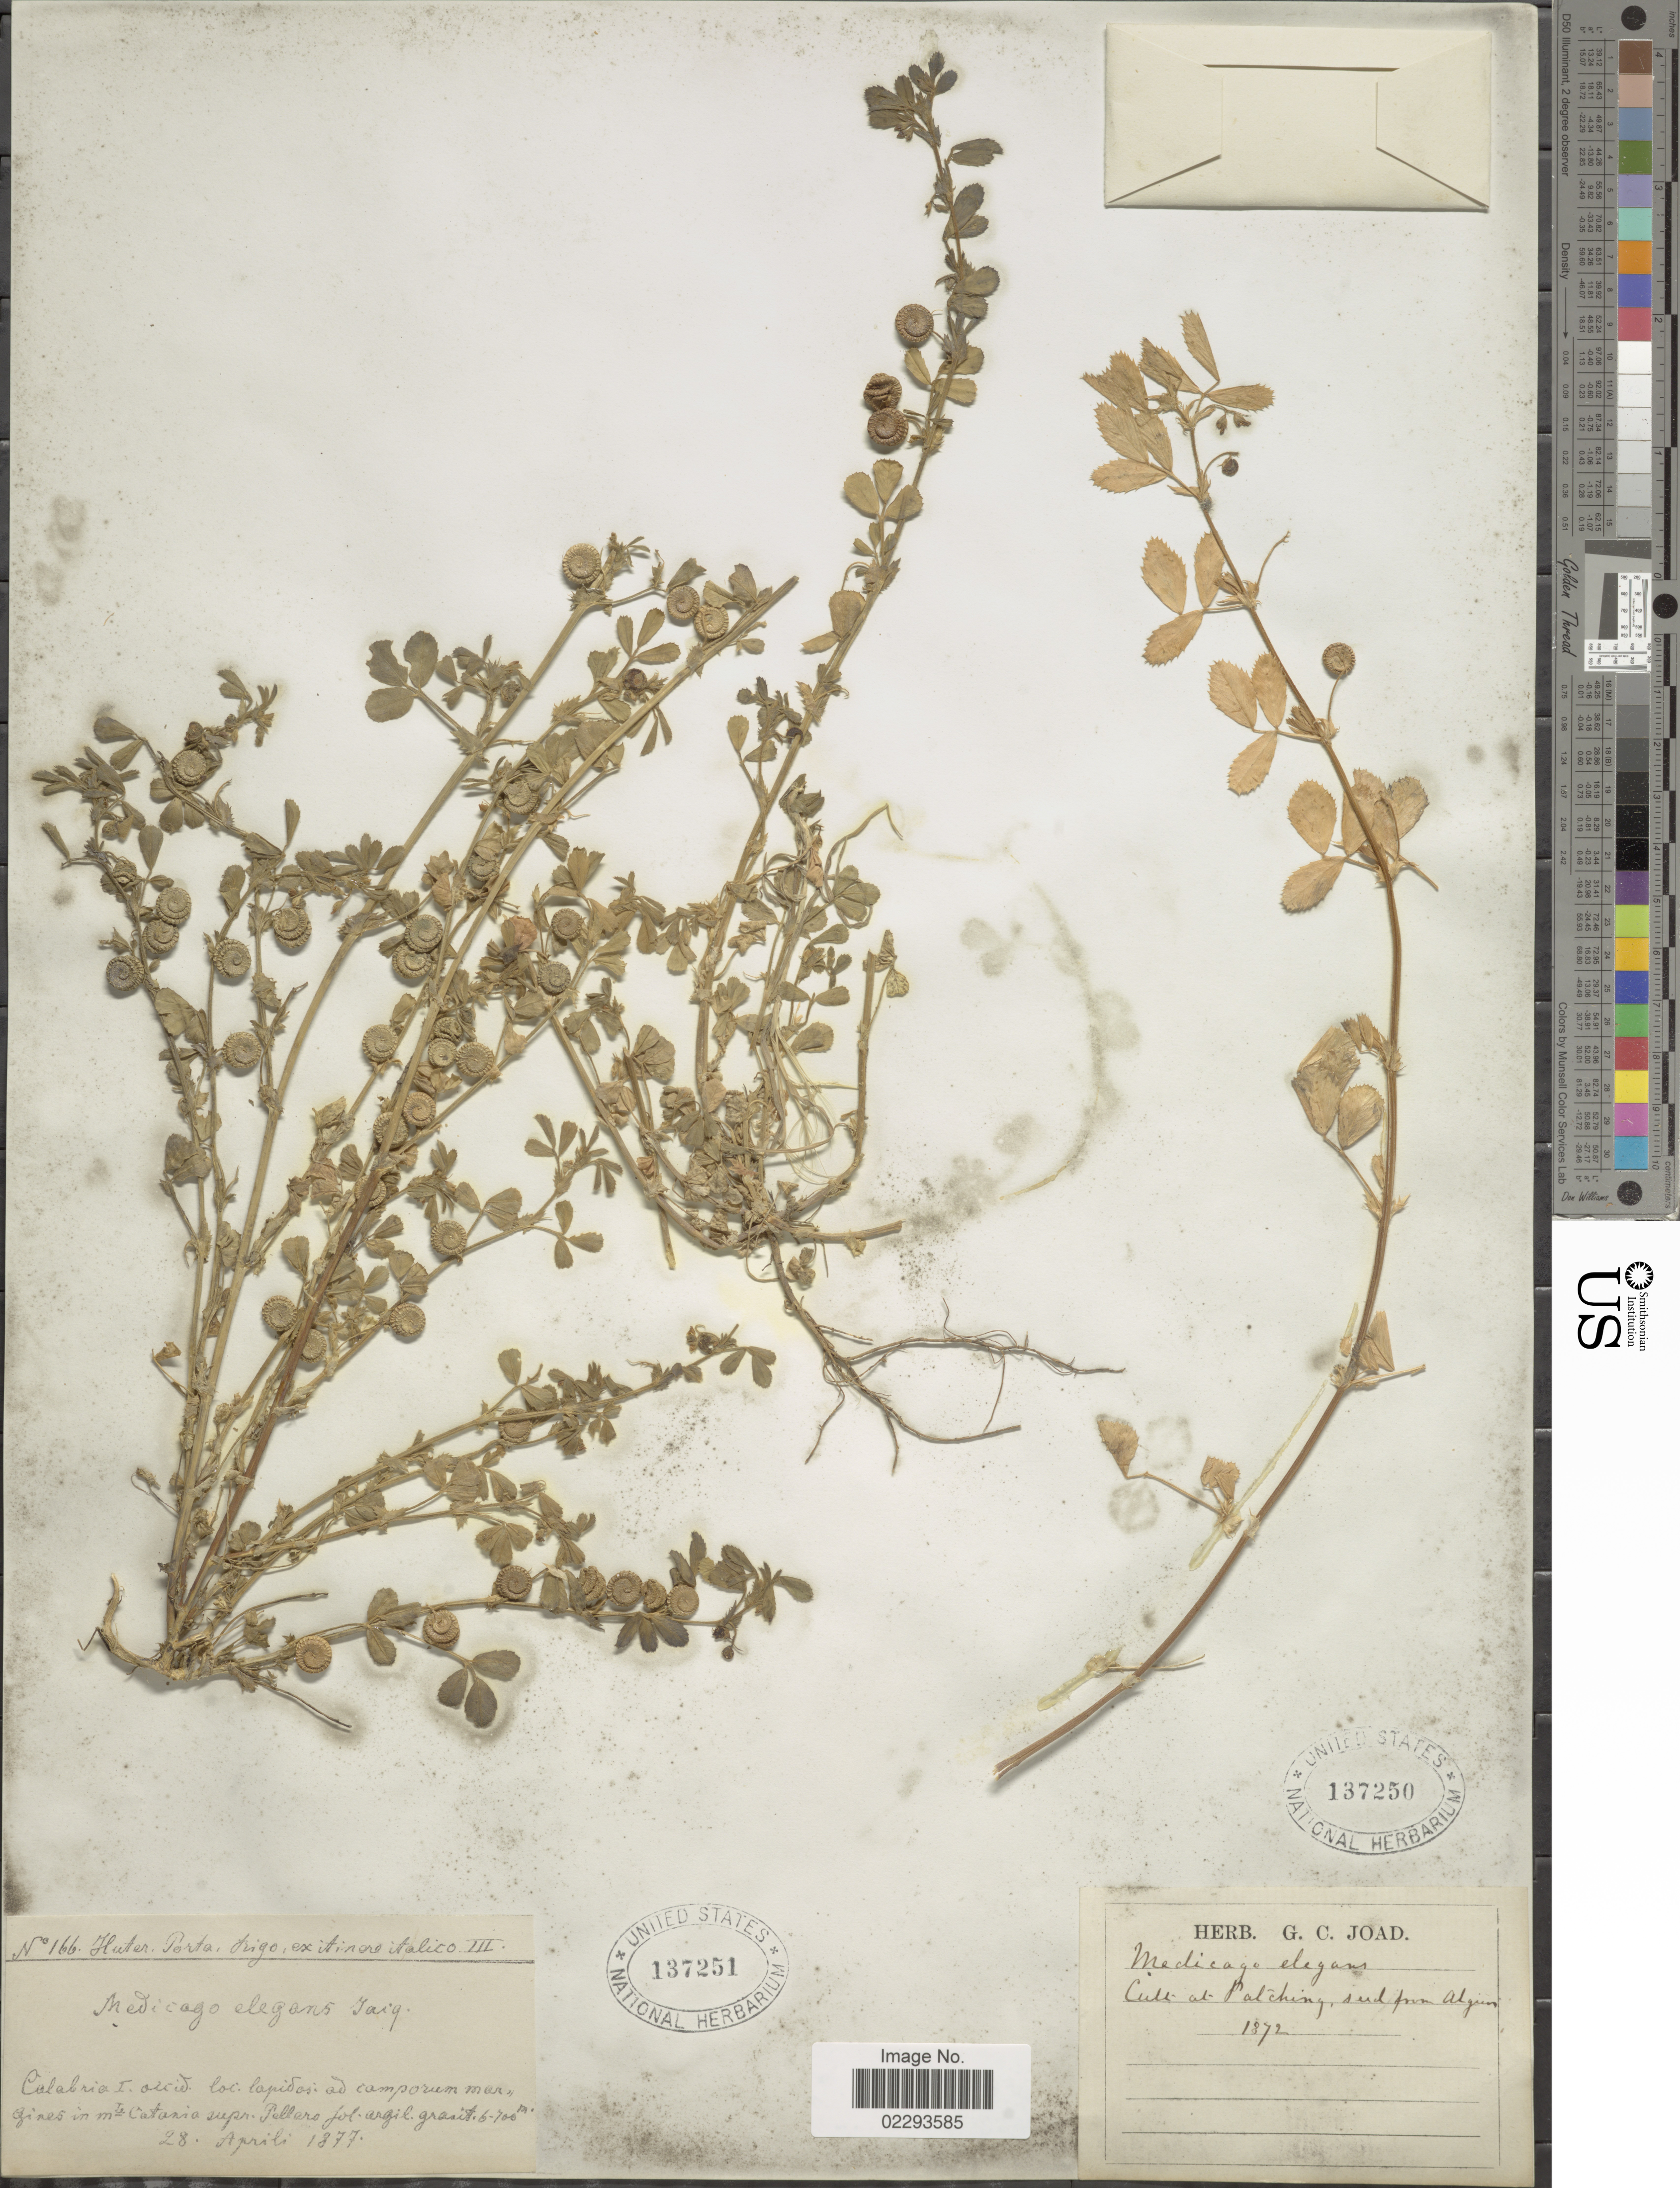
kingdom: Plantae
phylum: Tracheophyta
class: Magnoliopsida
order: Fabales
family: Fabaceae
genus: Medicago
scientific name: Medicago maculata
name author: Hook. & Arn.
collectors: G. C. Joad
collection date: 1872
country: Italy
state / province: Siciliana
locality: Cult. at Patching, seed from Sicily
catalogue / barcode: US 137250-2